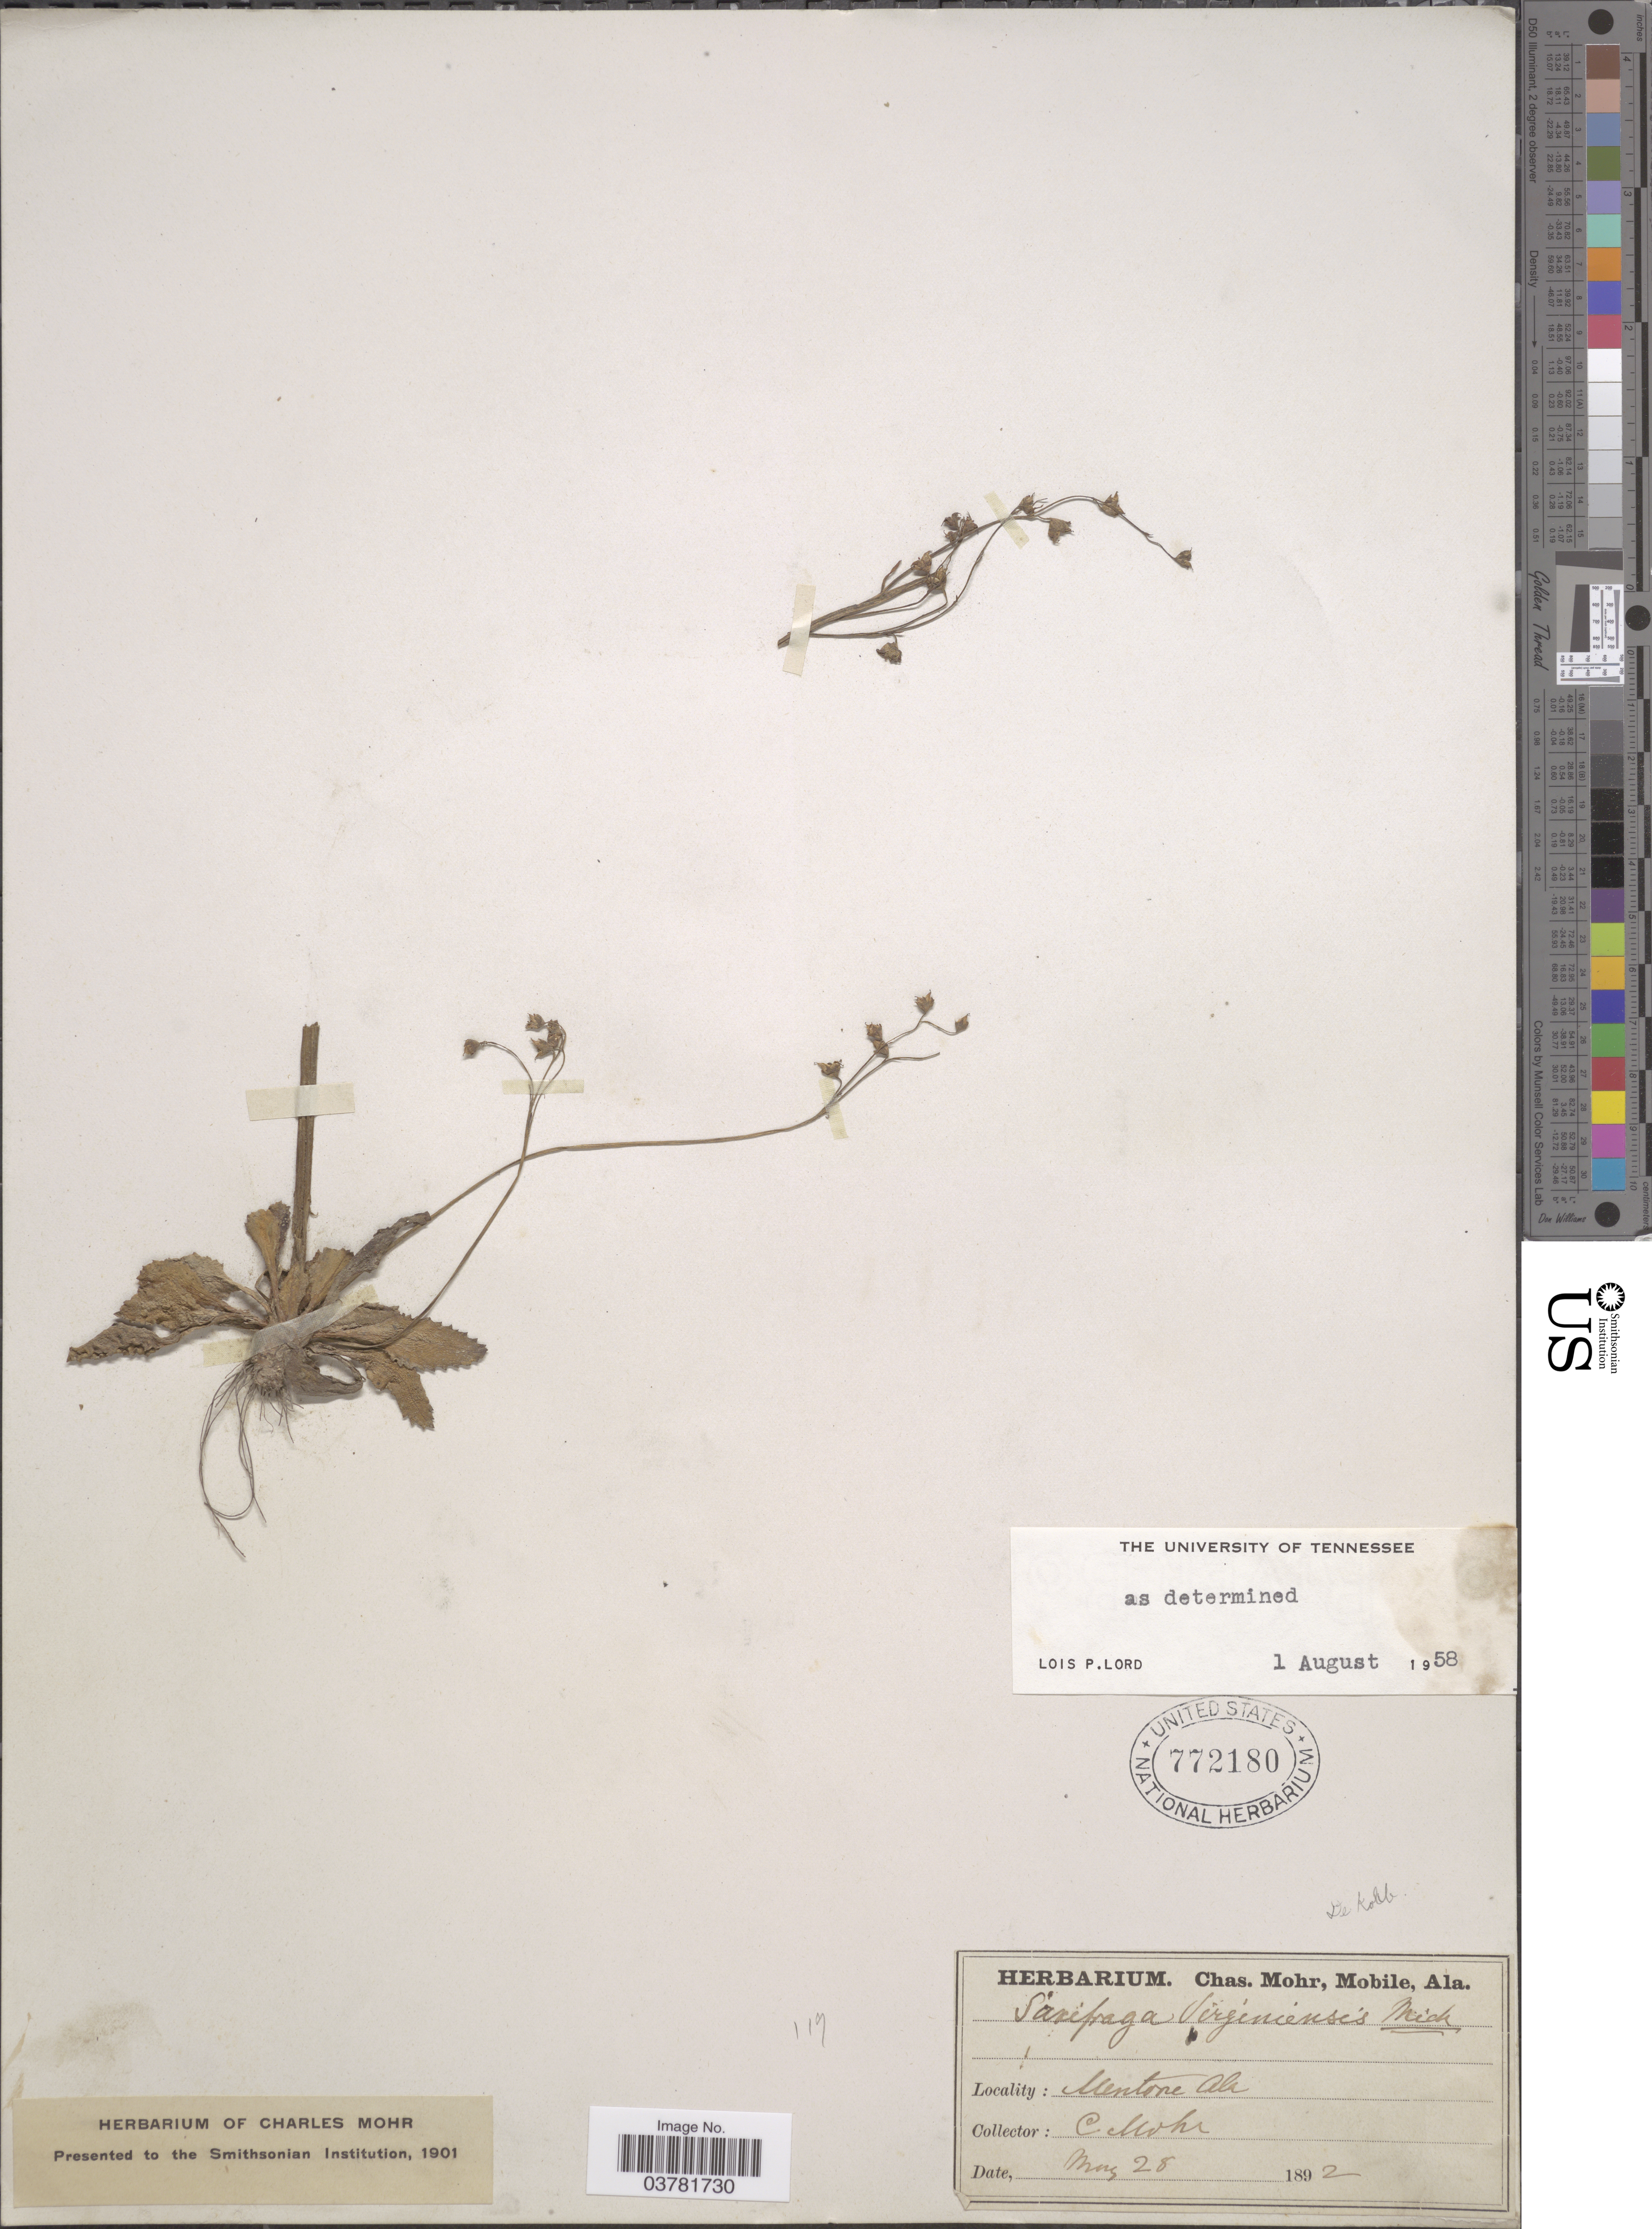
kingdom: Plantae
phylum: Tracheophyta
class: Magnoliopsida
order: Saxifragales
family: Saxifragaceae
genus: Micranthes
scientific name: Micranthes virginiensis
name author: (Michx.) Small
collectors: C. T. Mohr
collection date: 1892-05-28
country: United States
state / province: Alabama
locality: Mentone. De Kalb.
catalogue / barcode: US 772180